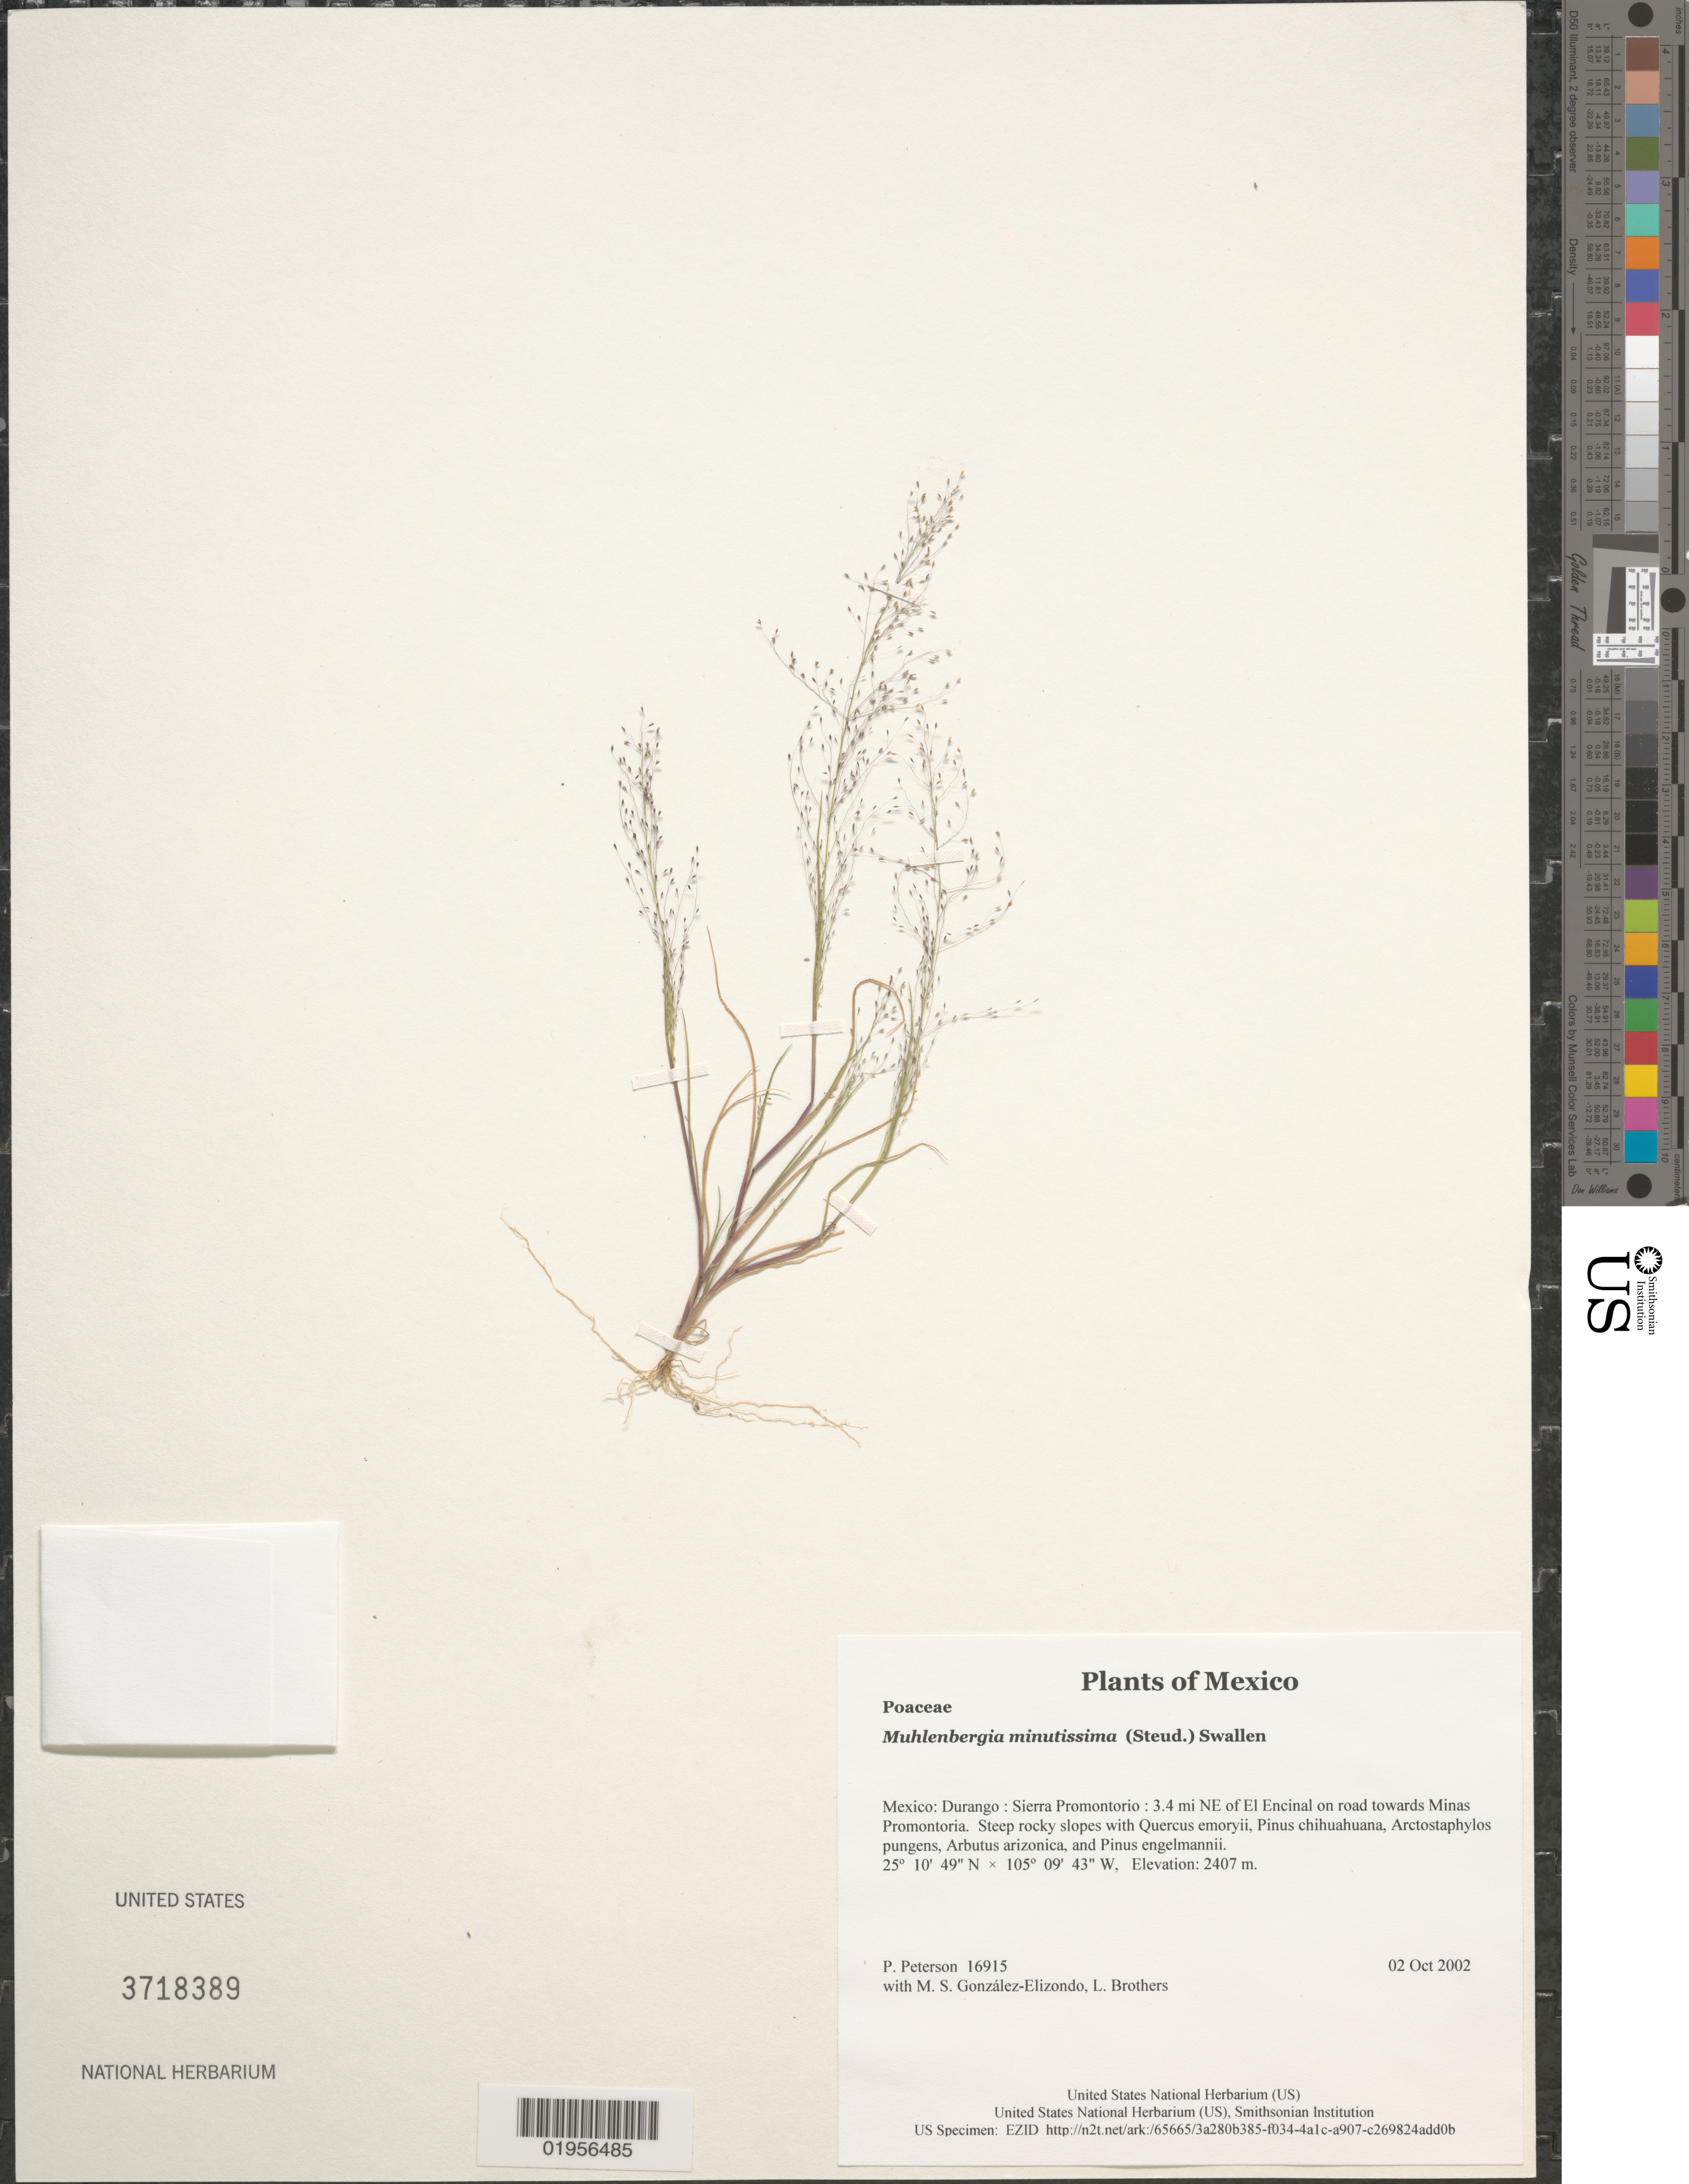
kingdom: Plantae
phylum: Tracheophyta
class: Liliopsida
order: Poales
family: Poaceae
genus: Muhlenbergia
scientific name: Muhlenbergia minutissima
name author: (Steud.) Swallen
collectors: P. M. Peterson, M. S. González-Elizondo & L. E. Brothers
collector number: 16915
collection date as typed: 02 Oct 2002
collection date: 2002-10-02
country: Mexico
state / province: Durango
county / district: Sierra Promontorio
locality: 3.4 mi NE of El Encinal on road towards Minas Promontoria. Steep rocky slopes with Quercus emoryii, Pinus chihuahuana, Arctostaphylos pungens, Arbutus arizonica, and Pinus engelmannii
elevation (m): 2407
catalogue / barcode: US 3718389